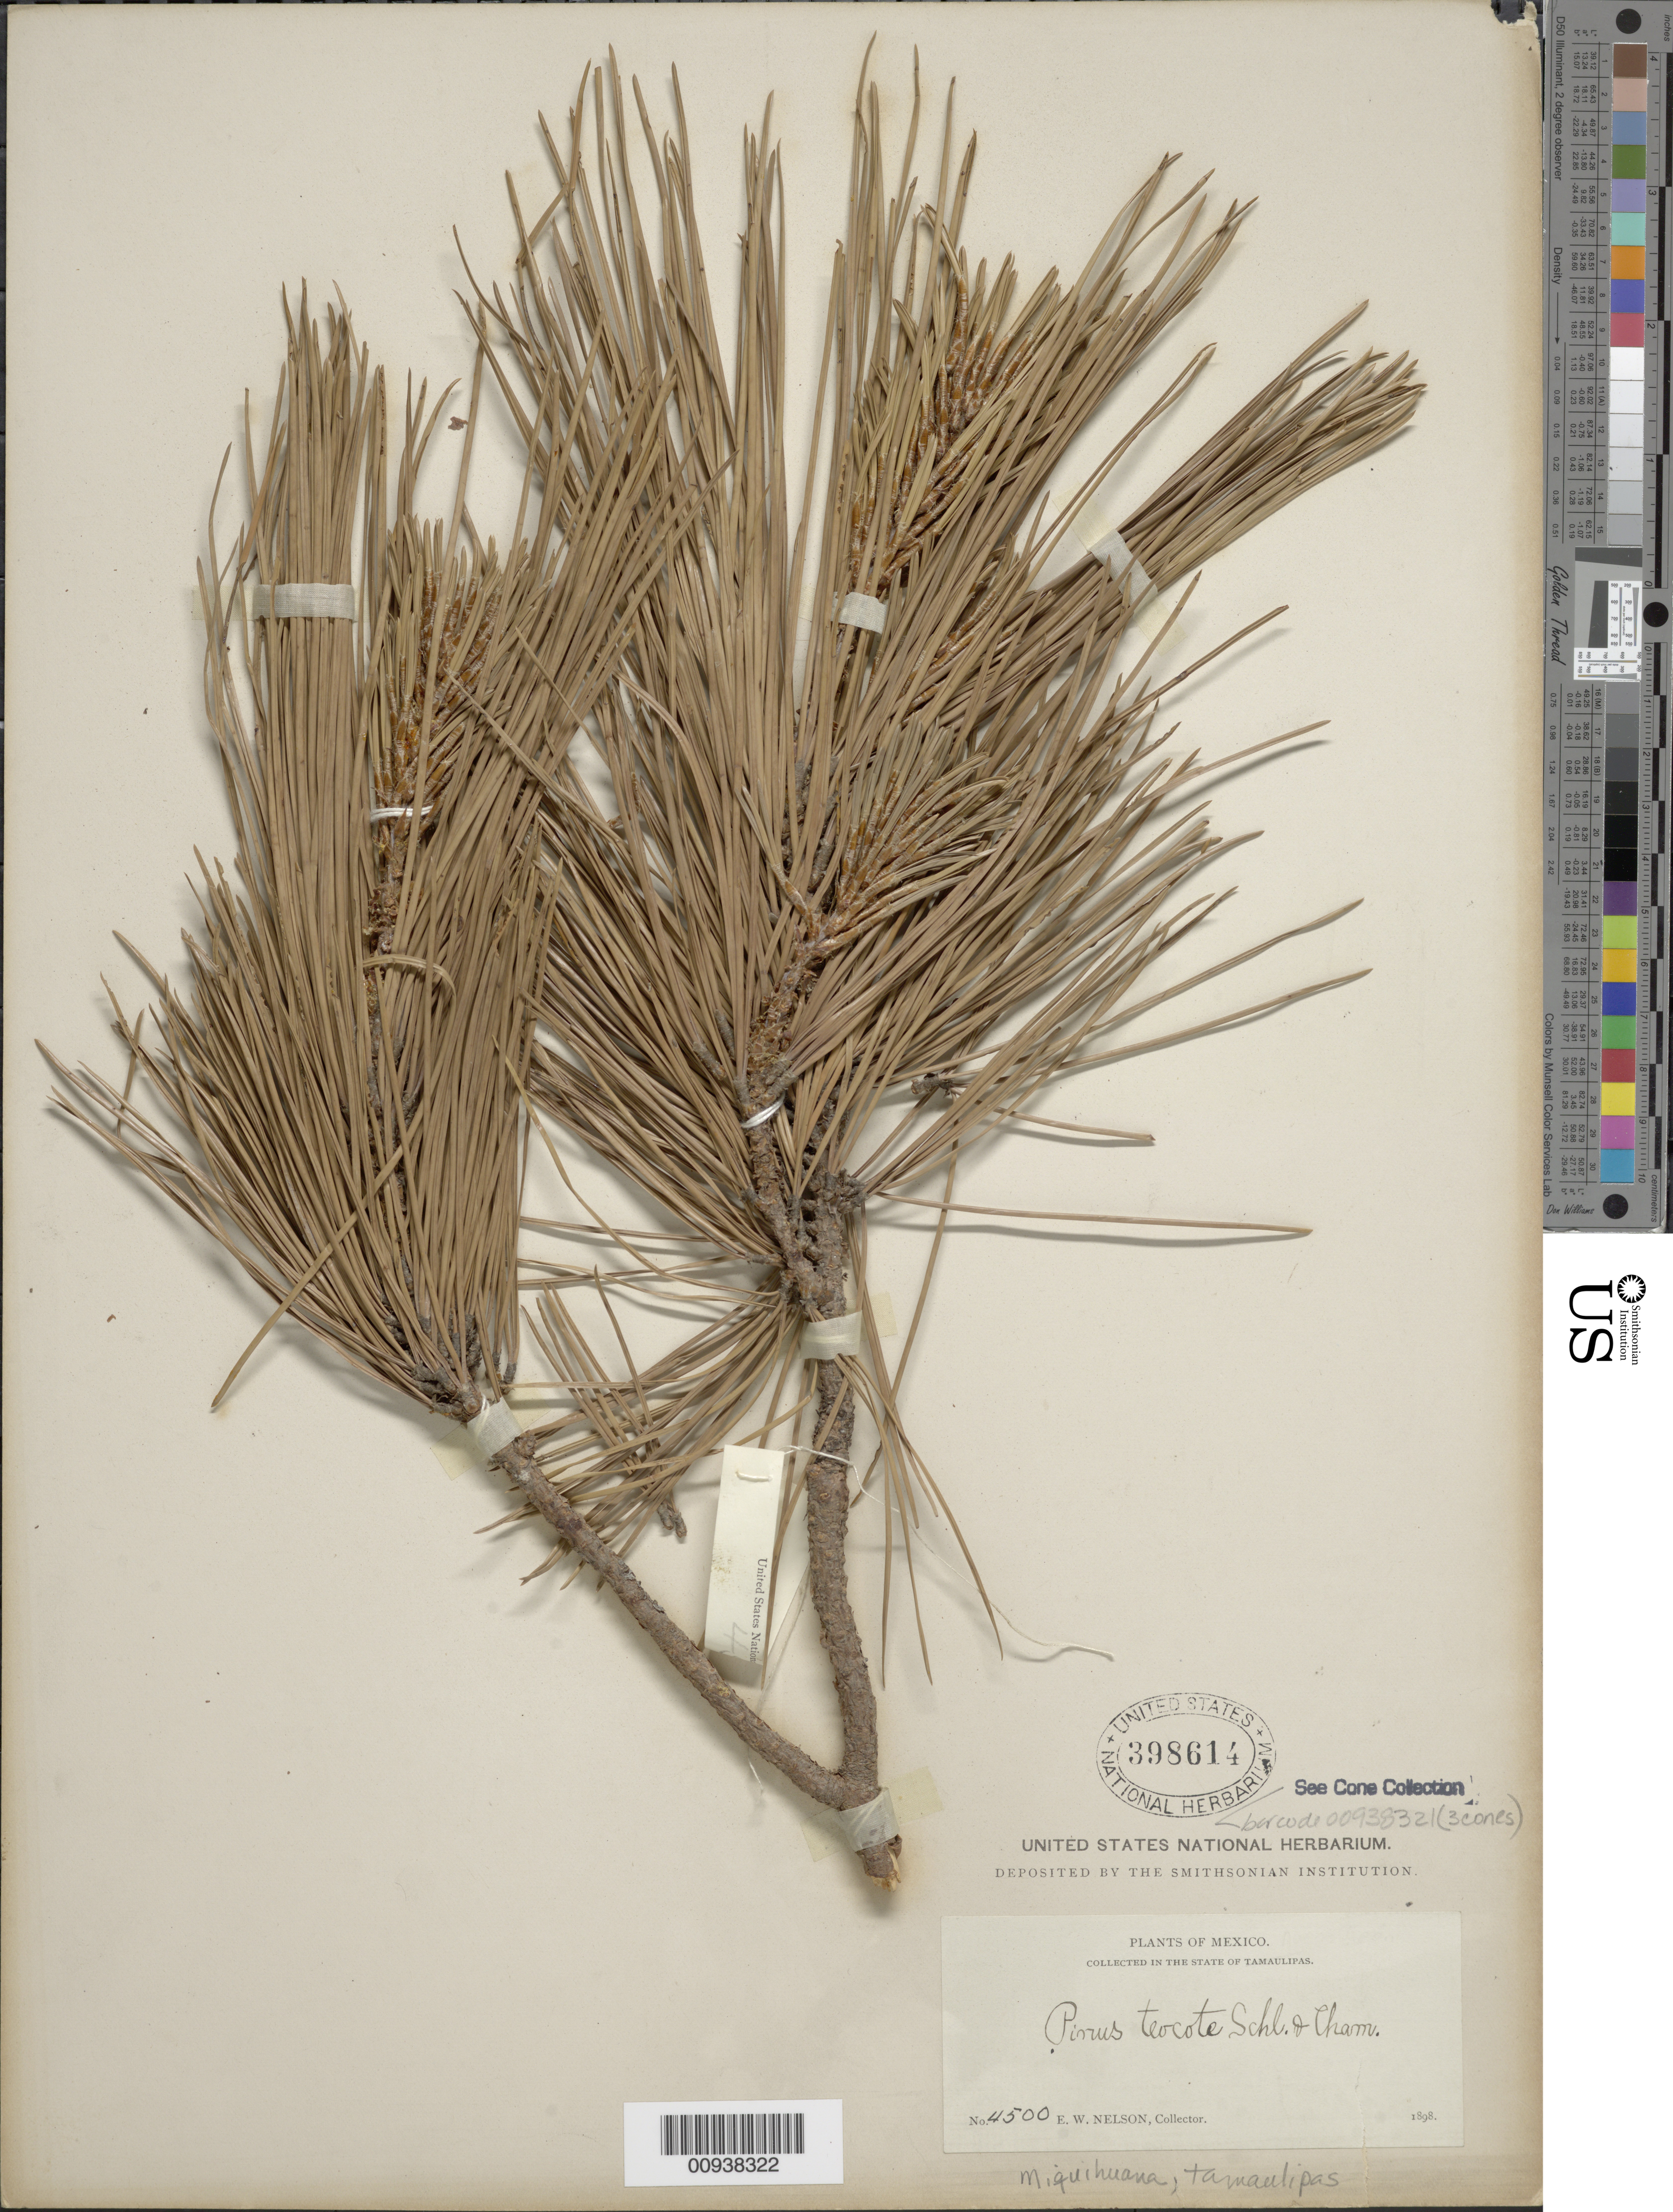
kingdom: Plantae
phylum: Tracheophyta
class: Pinopsida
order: Pinales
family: Pinaceae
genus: Pinus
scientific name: Pinus teocote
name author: Schltdl. & Cham.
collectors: E. W. Nelson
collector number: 4500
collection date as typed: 1898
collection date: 1898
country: Mexico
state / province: Tamaulipas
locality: Miquihuana.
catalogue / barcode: US 398614